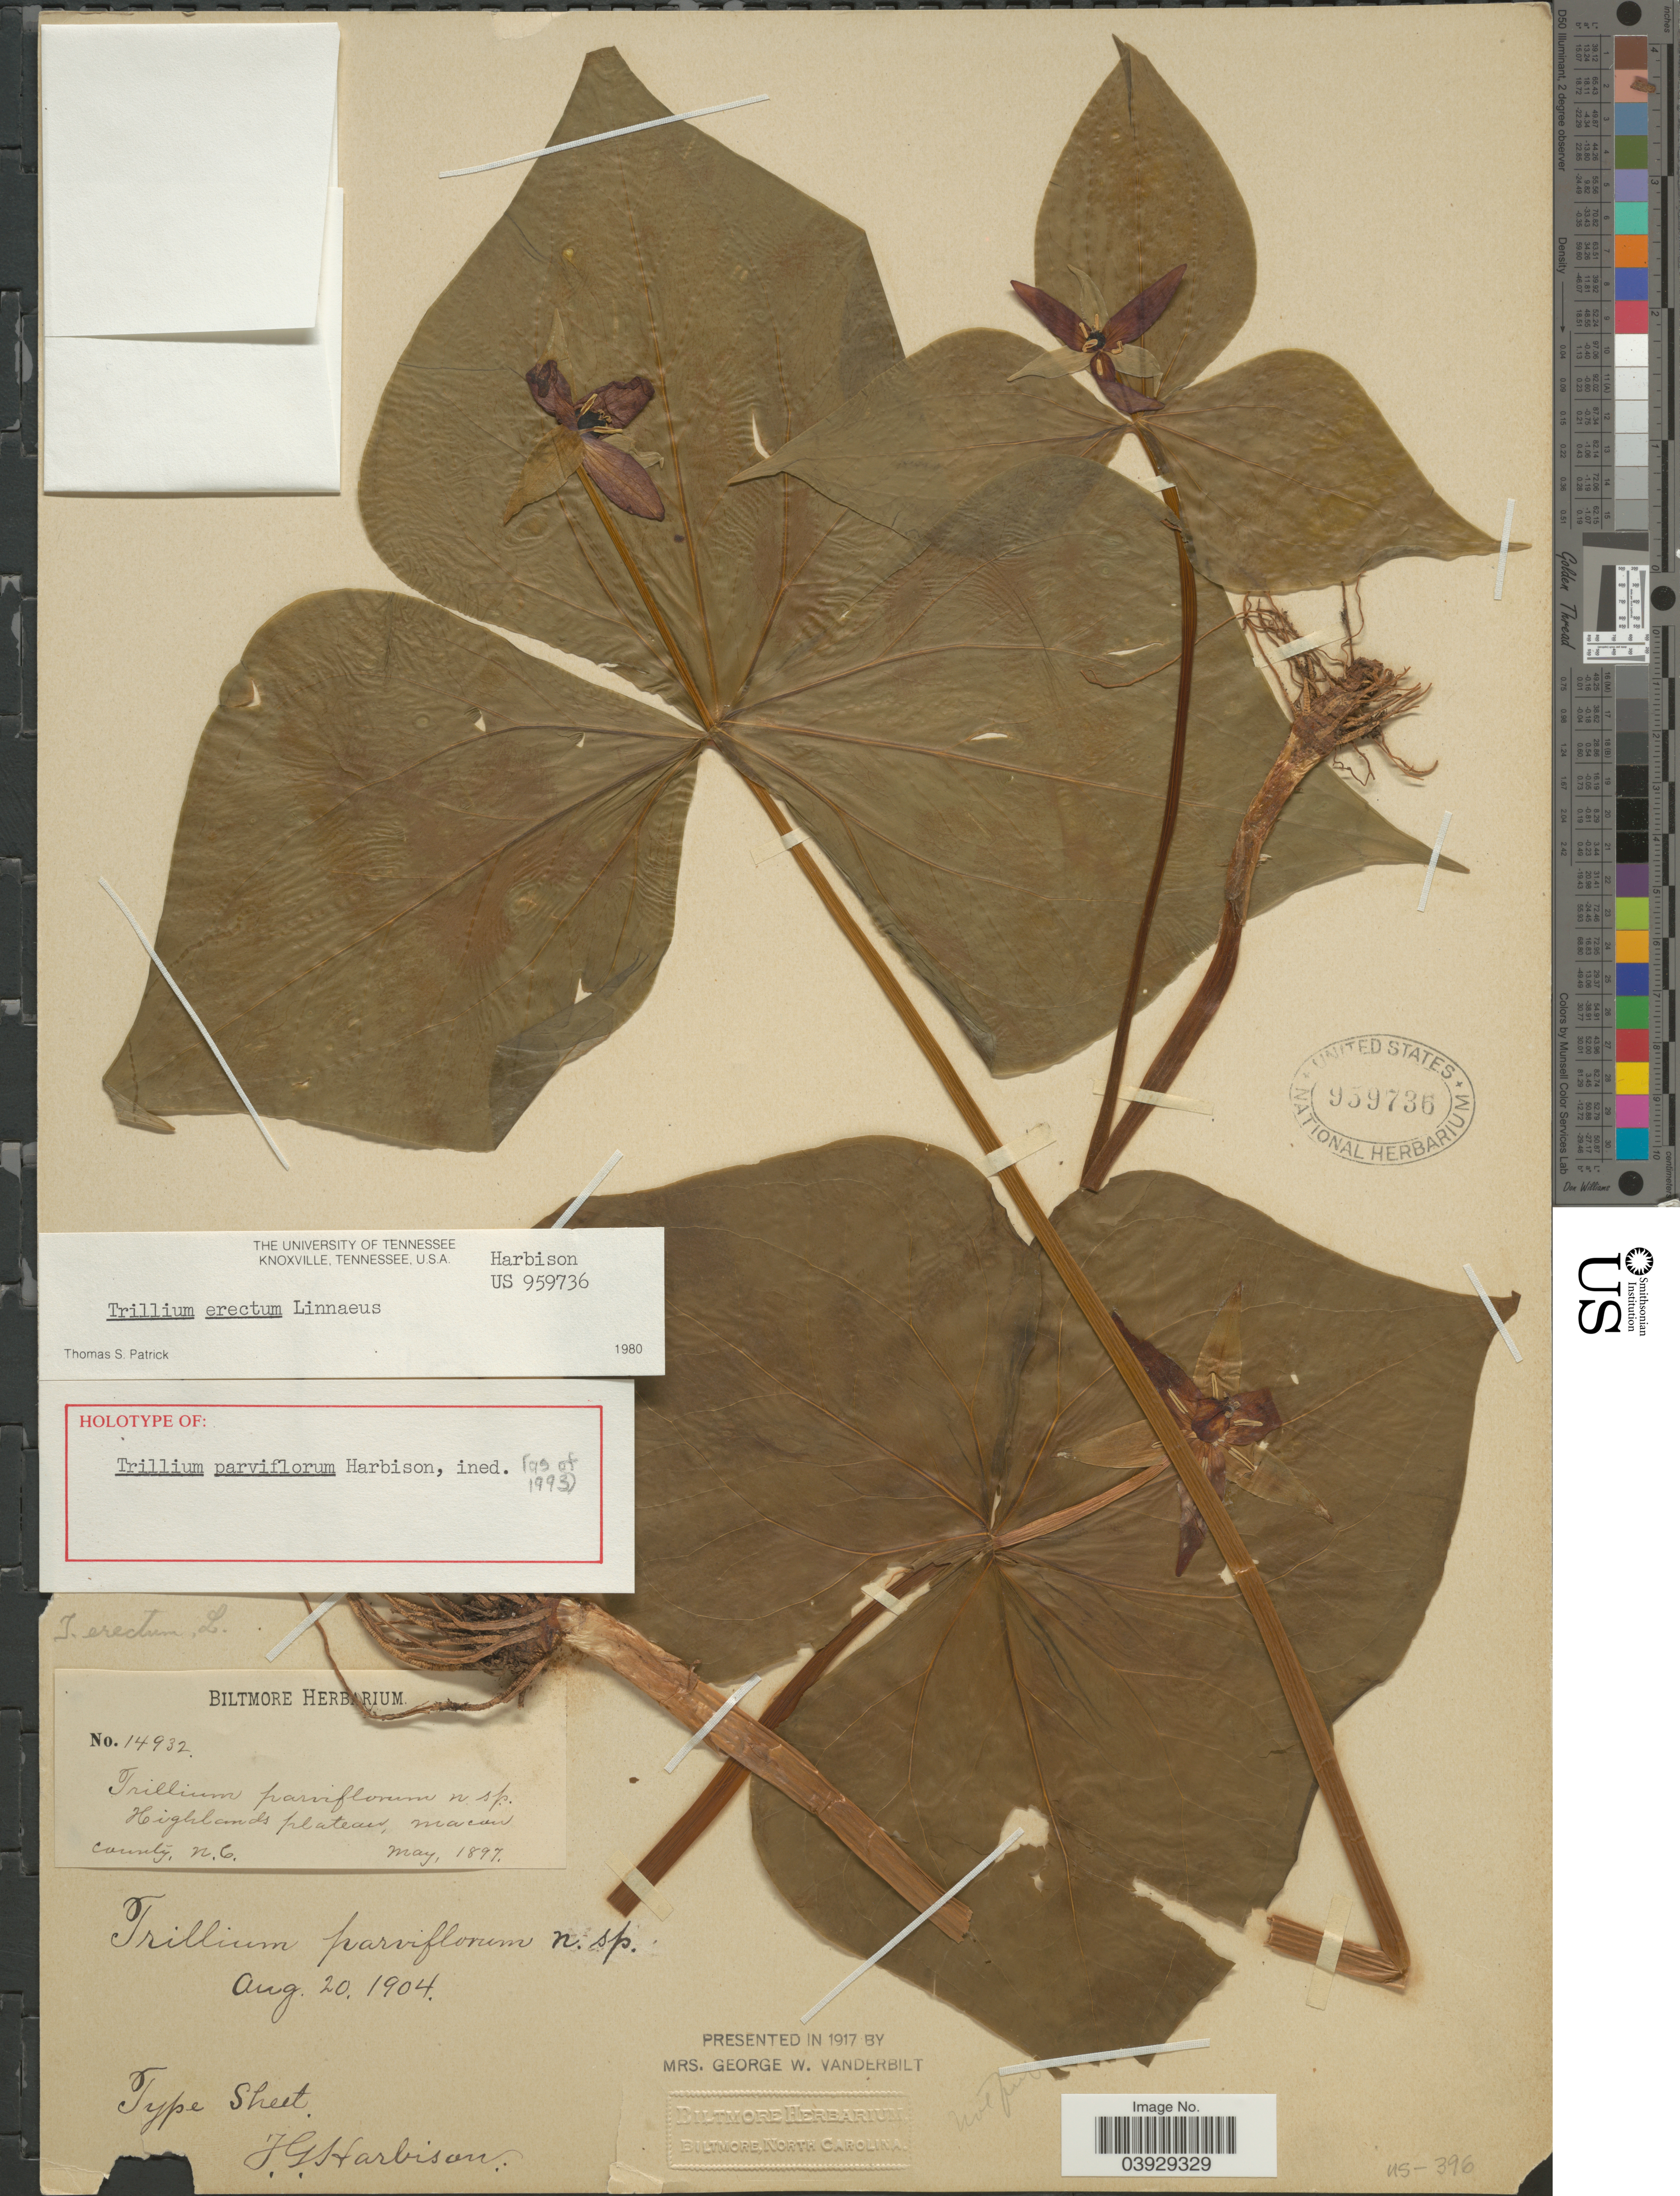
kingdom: Plantae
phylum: Tracheophyta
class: Liliopsida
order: Liliales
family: Melanthiaceae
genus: Trillium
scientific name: Trillium erectum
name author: L.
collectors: ex herb. Biltmore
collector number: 14932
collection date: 1897-05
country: United States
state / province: North Carolina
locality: Highlands plateau, Macoun County.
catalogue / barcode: US 959736